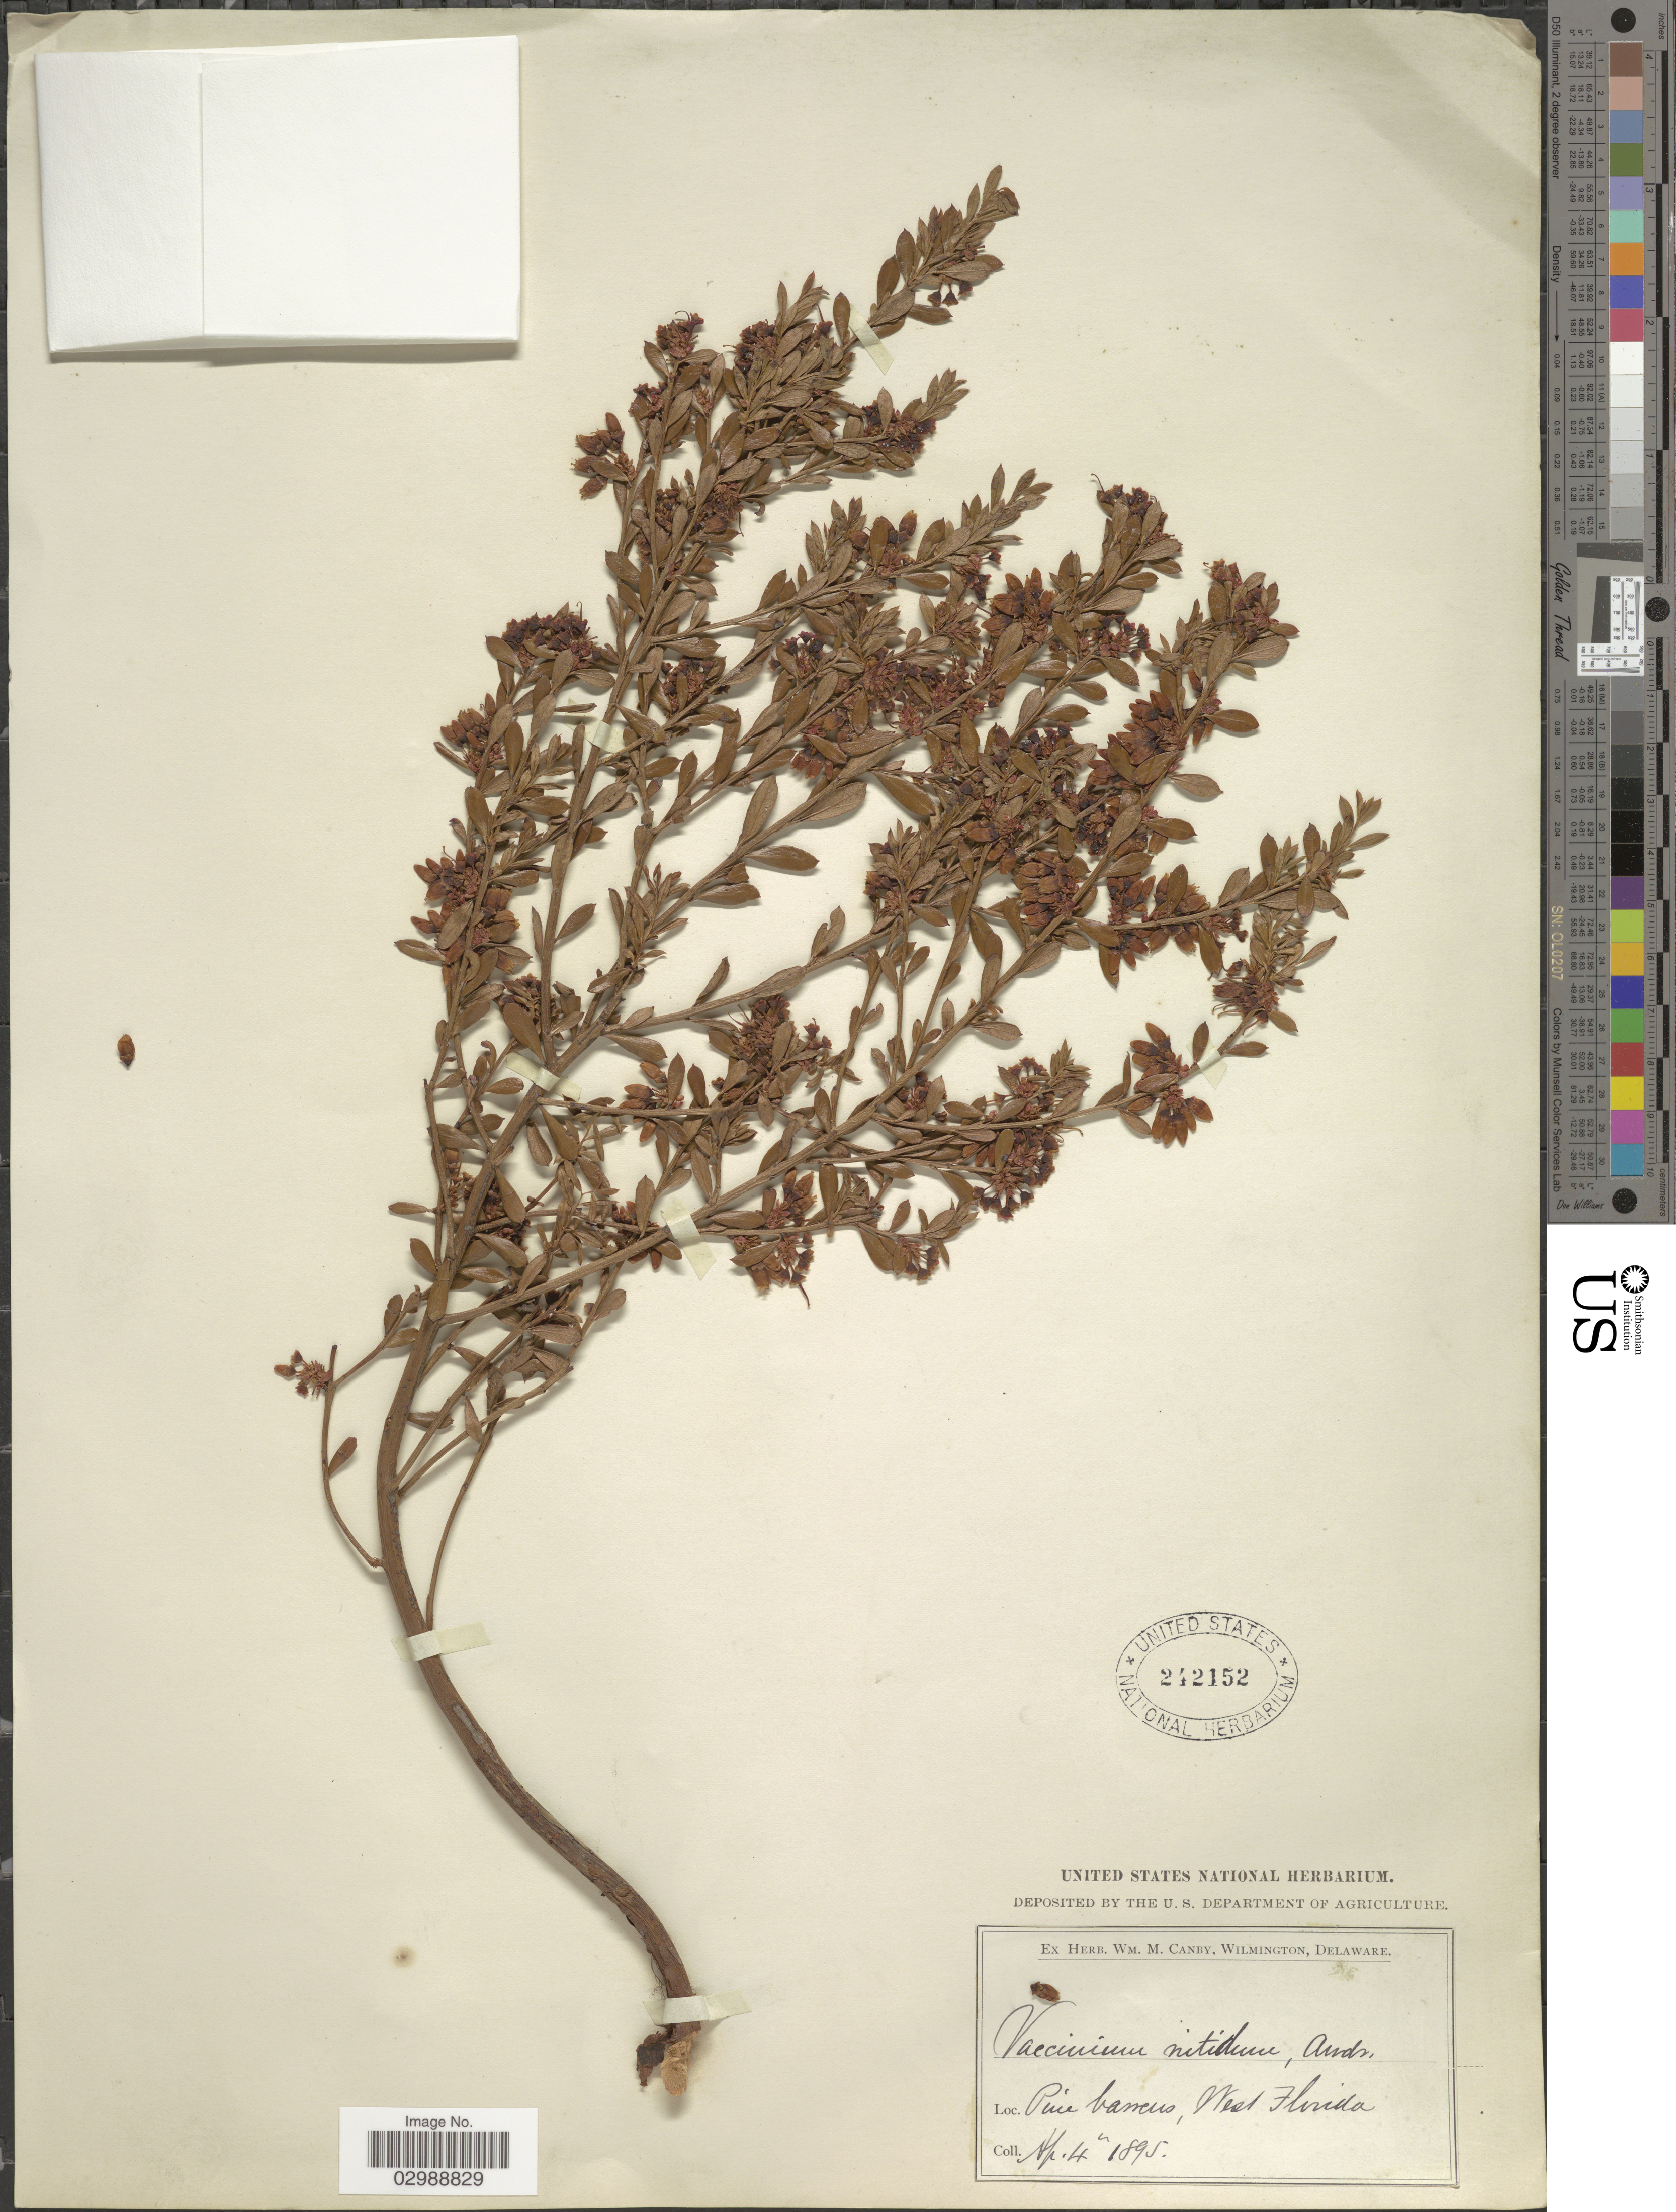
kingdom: Plantae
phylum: Tracheophyta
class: Magnoliopsida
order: Ericales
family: Ericaceae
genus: Vaccinium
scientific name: Vaccinium nitidum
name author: Andrews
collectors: ex herb. W.M. Canby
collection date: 1895-04-04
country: United States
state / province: Florida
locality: West Florida.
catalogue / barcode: US 242152